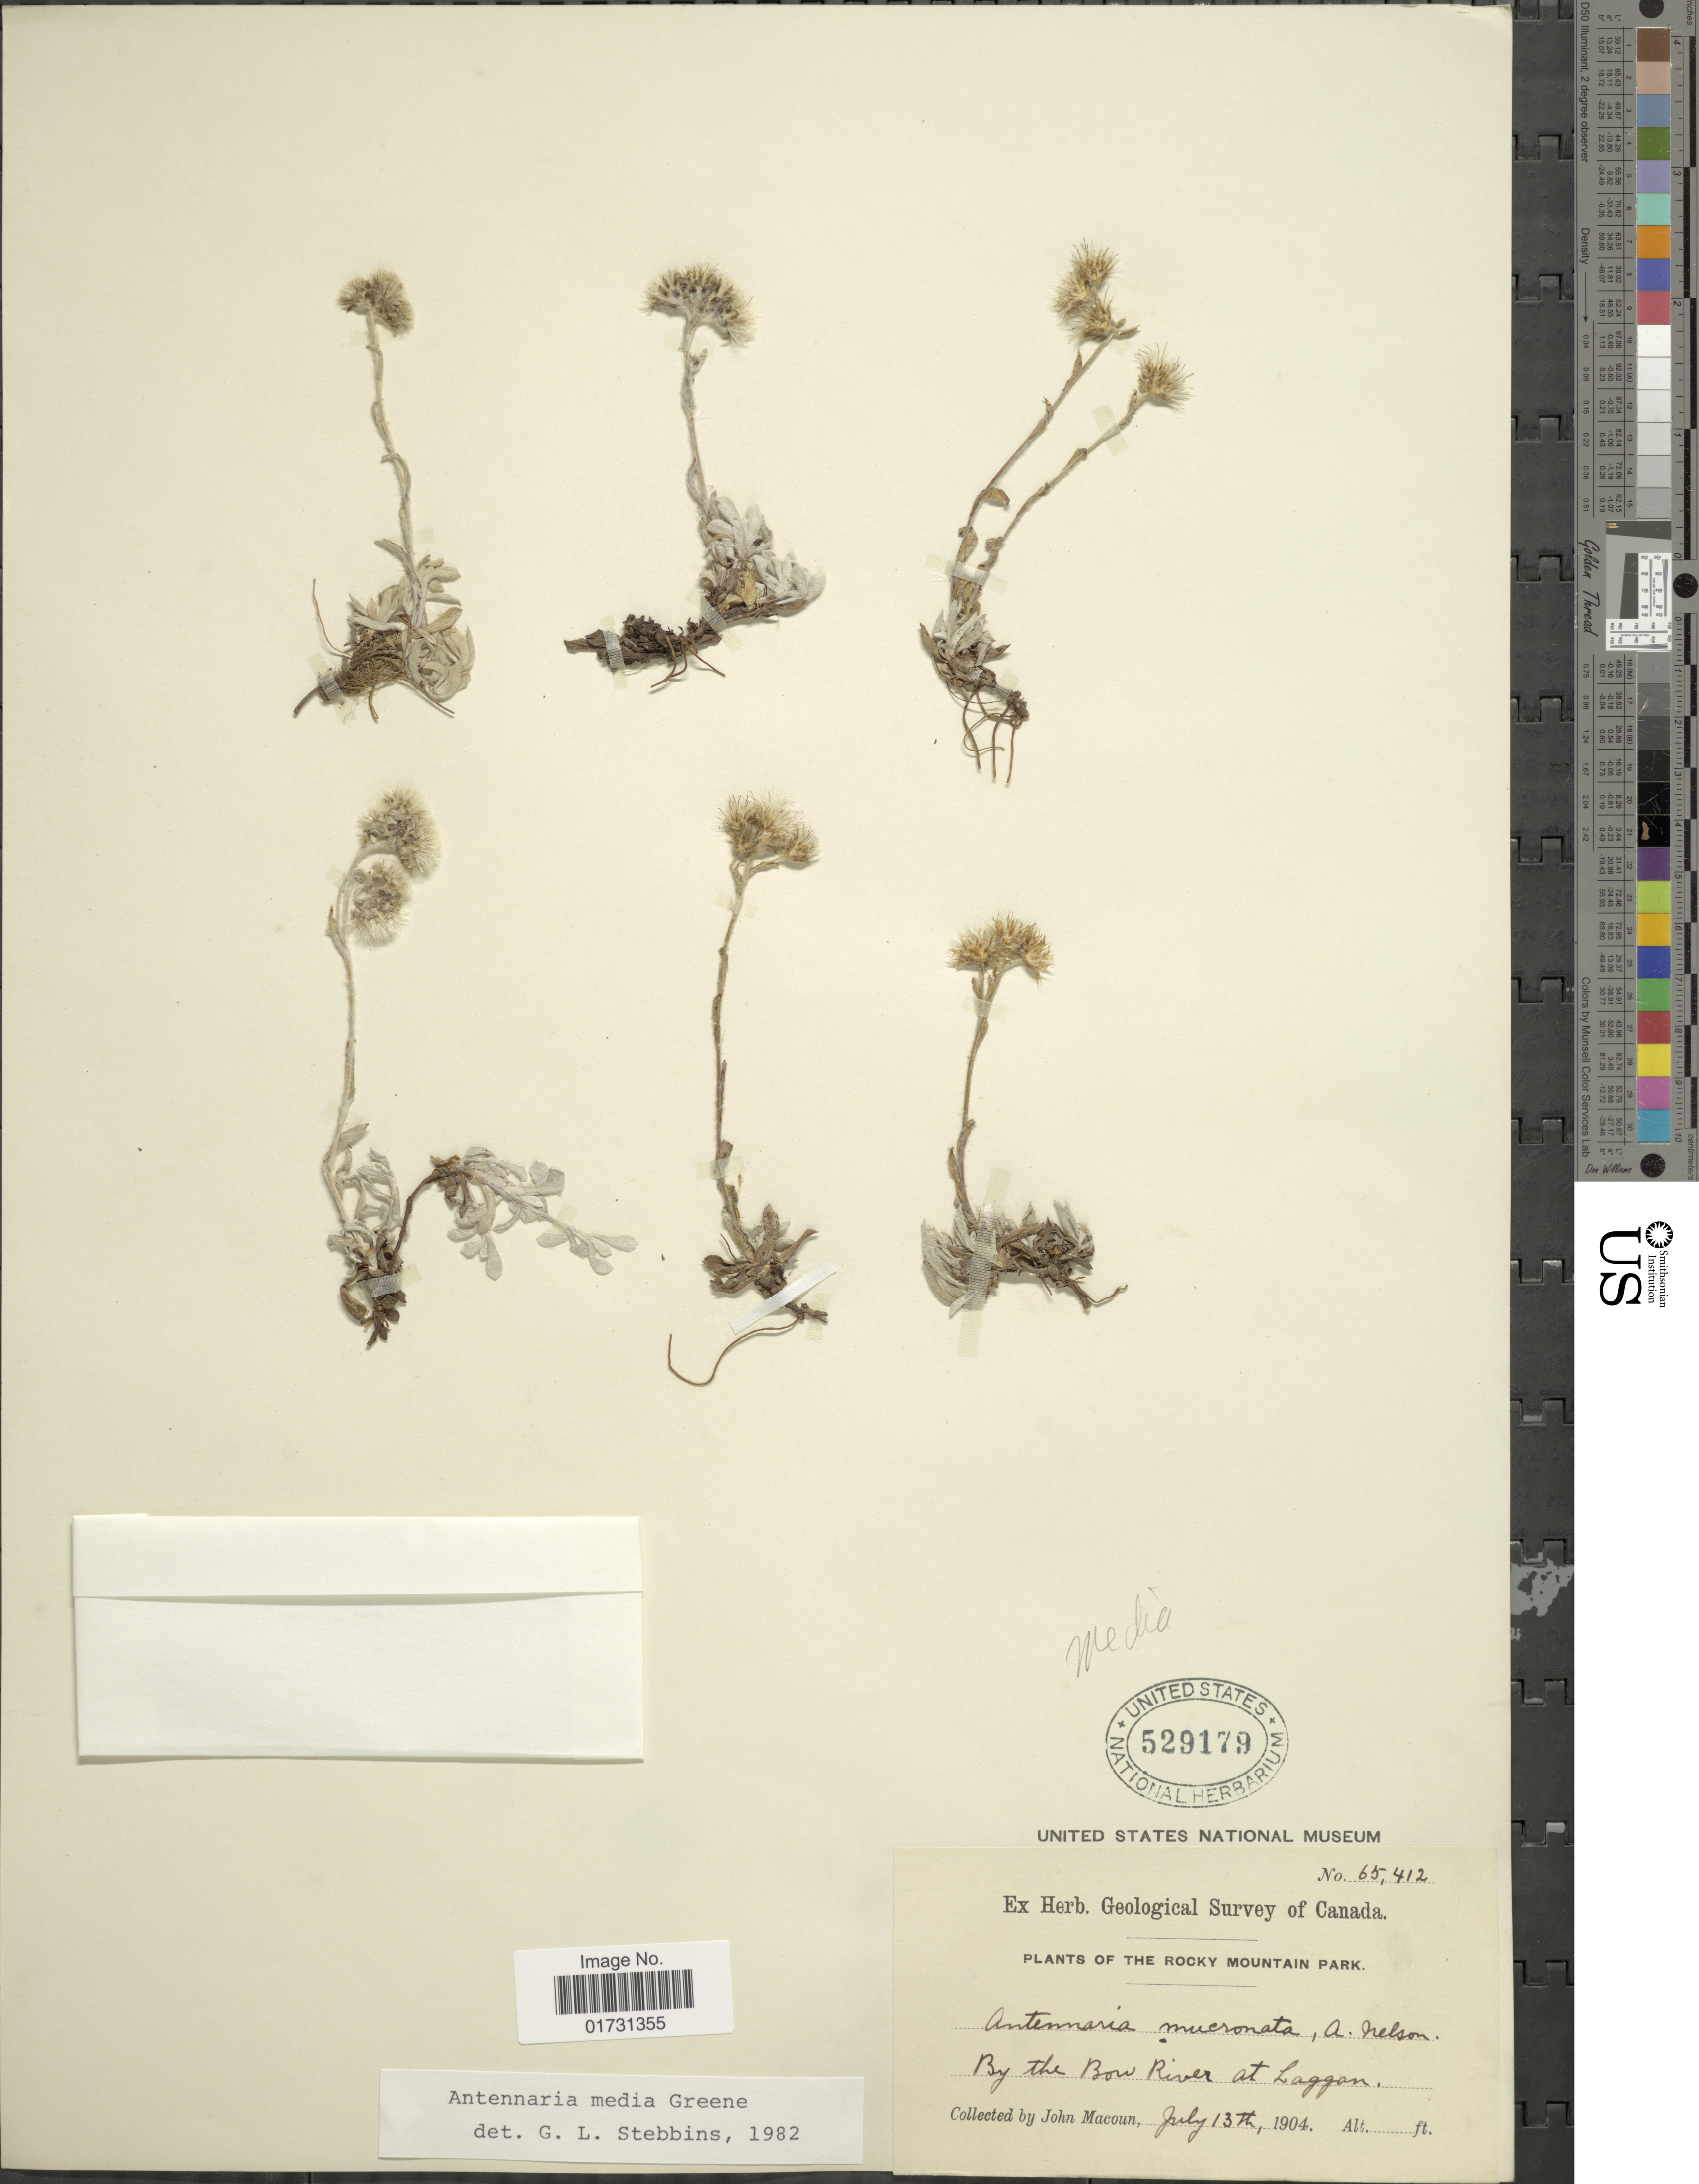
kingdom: Plantae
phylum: Tracheophyta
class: Magnoliopsida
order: Asterales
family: Asteraceae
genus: Antennaria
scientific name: Antennaria media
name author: Greene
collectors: J. Macoun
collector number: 65412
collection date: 1904-07-13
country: Canada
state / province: Alberta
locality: The Rocky Mountains Park, By the Bow River at Laggan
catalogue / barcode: US 529179